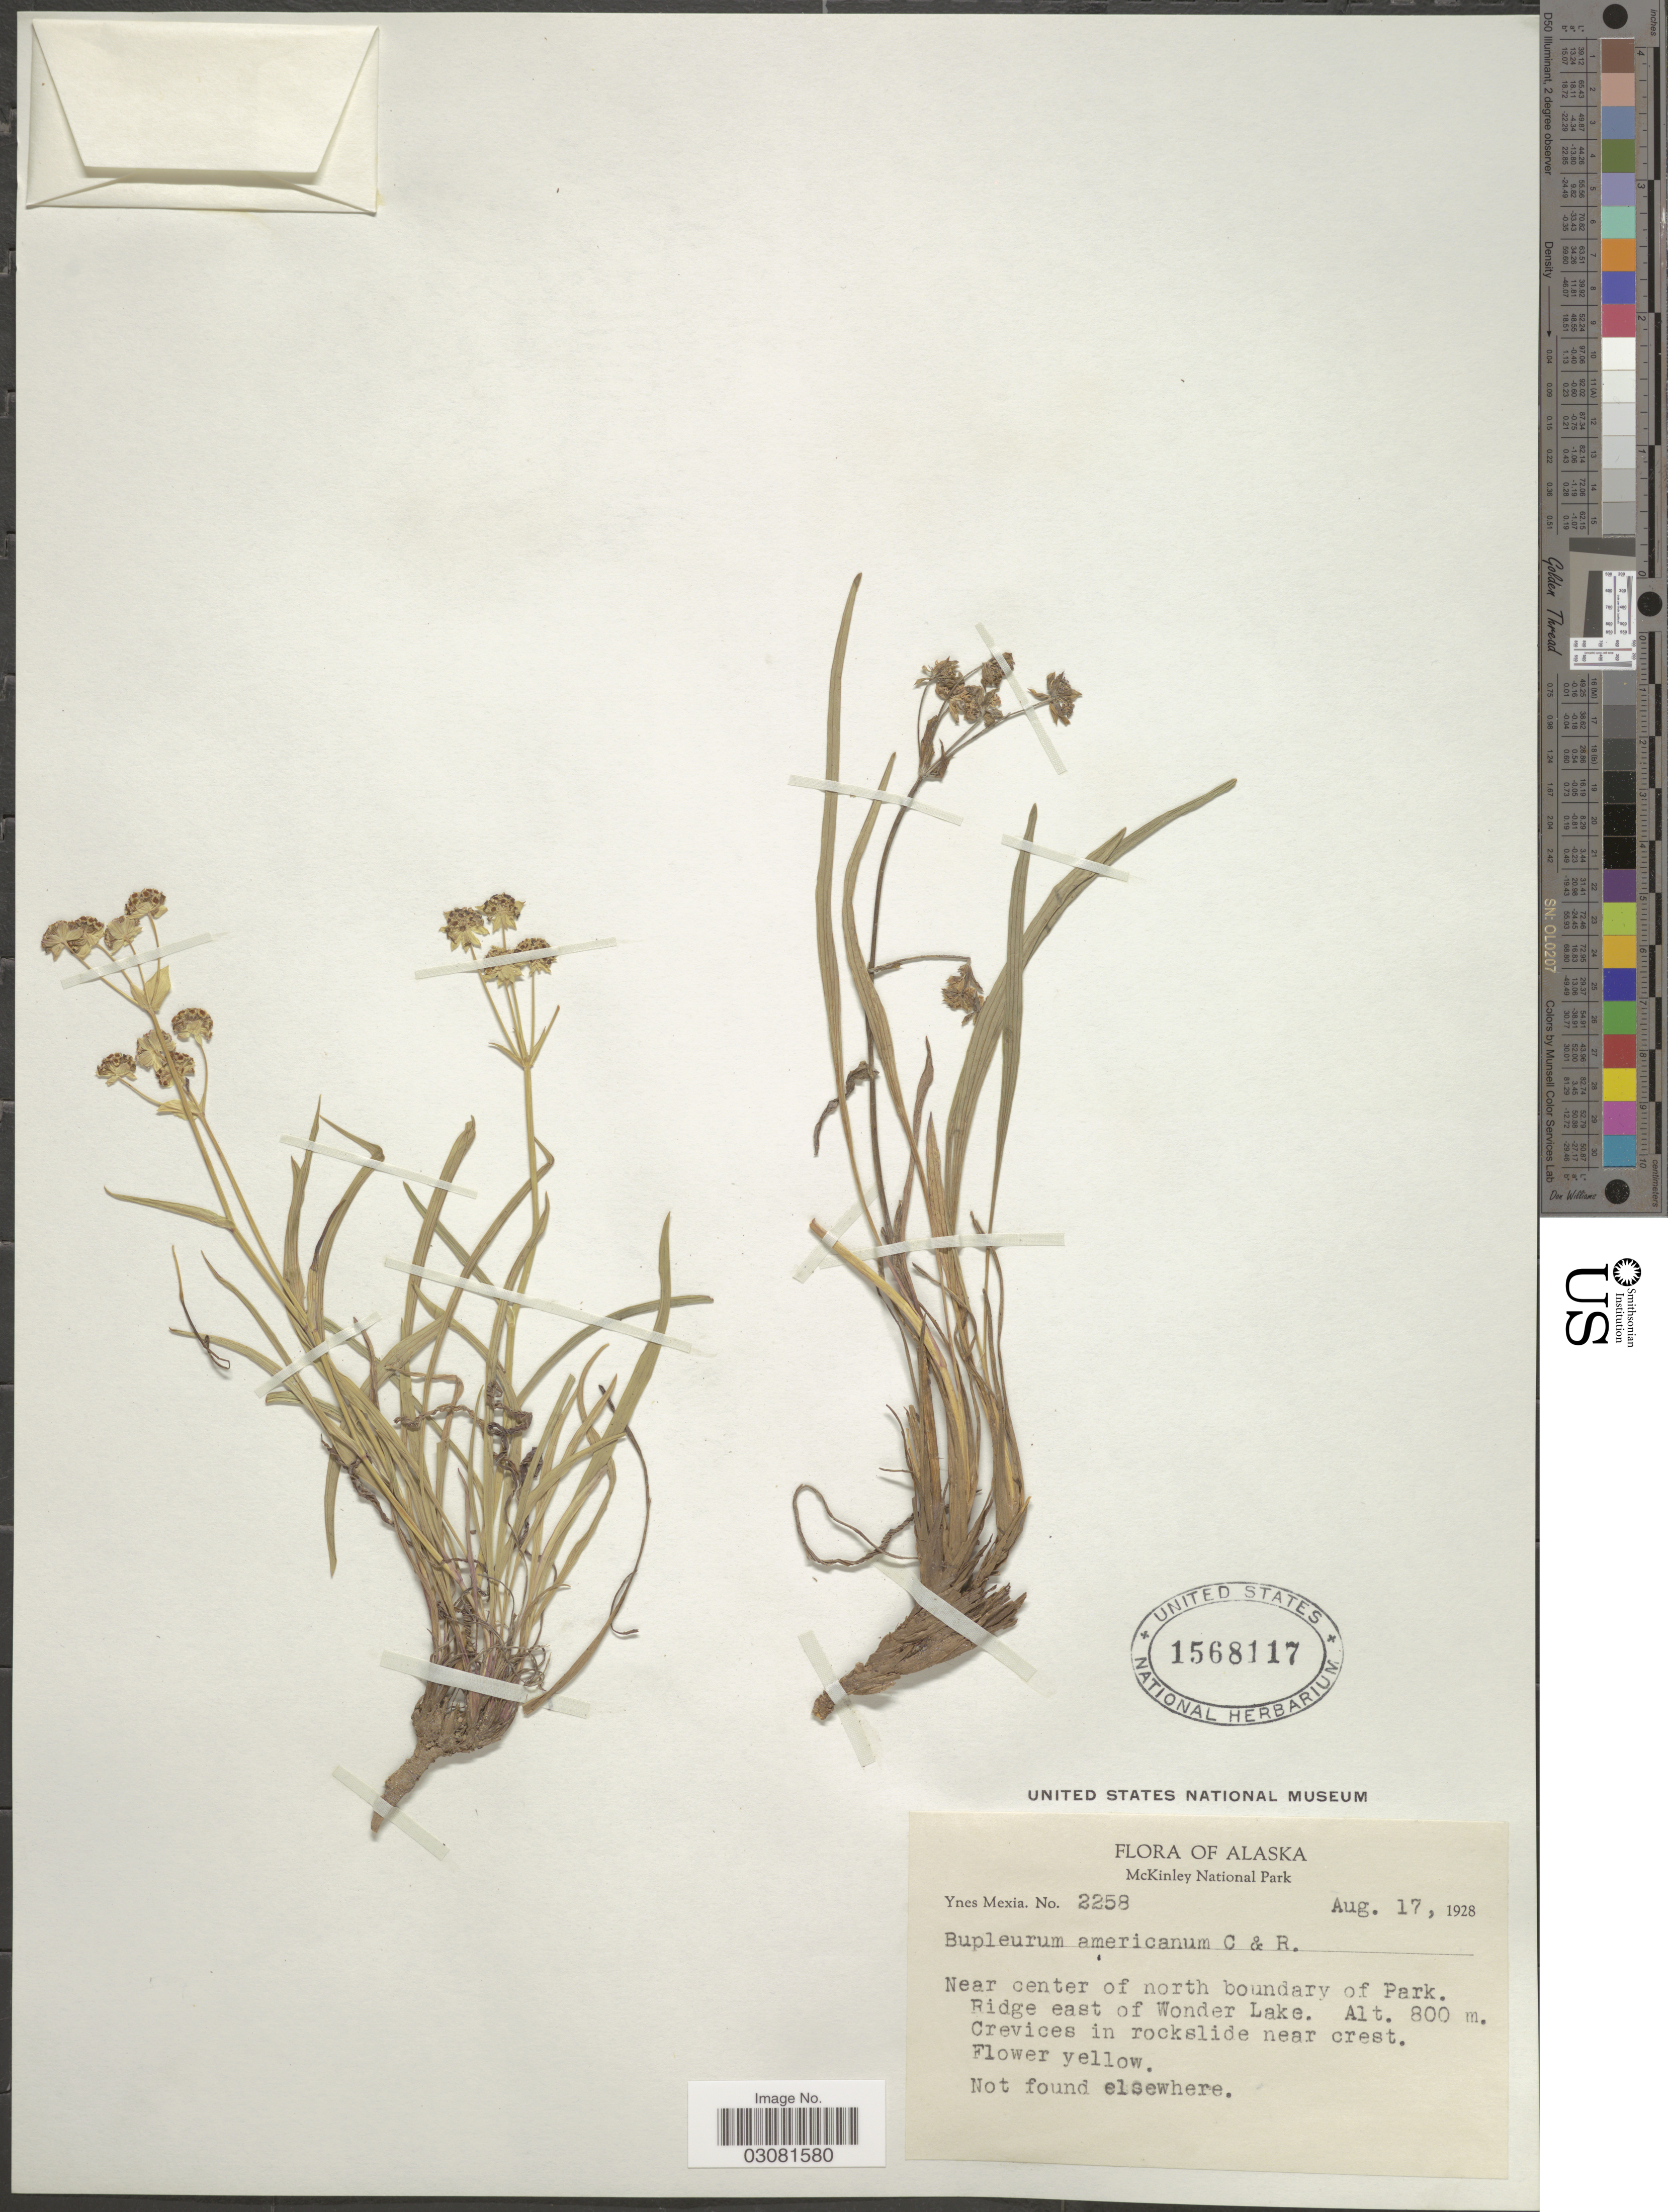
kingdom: Plantae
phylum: Tracheophyta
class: Magnoliopsida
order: Apiales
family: Apiaceae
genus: Bupleurum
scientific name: Bupleurum americanum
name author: J.M. Coult. & Rose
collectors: Y. Mexia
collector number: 2258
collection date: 1928-08-17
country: United States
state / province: Alaska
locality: McKinley National Park, Near center of north boundary of Park. Ridge east of Wonder Lake.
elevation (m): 800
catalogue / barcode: US 1568117